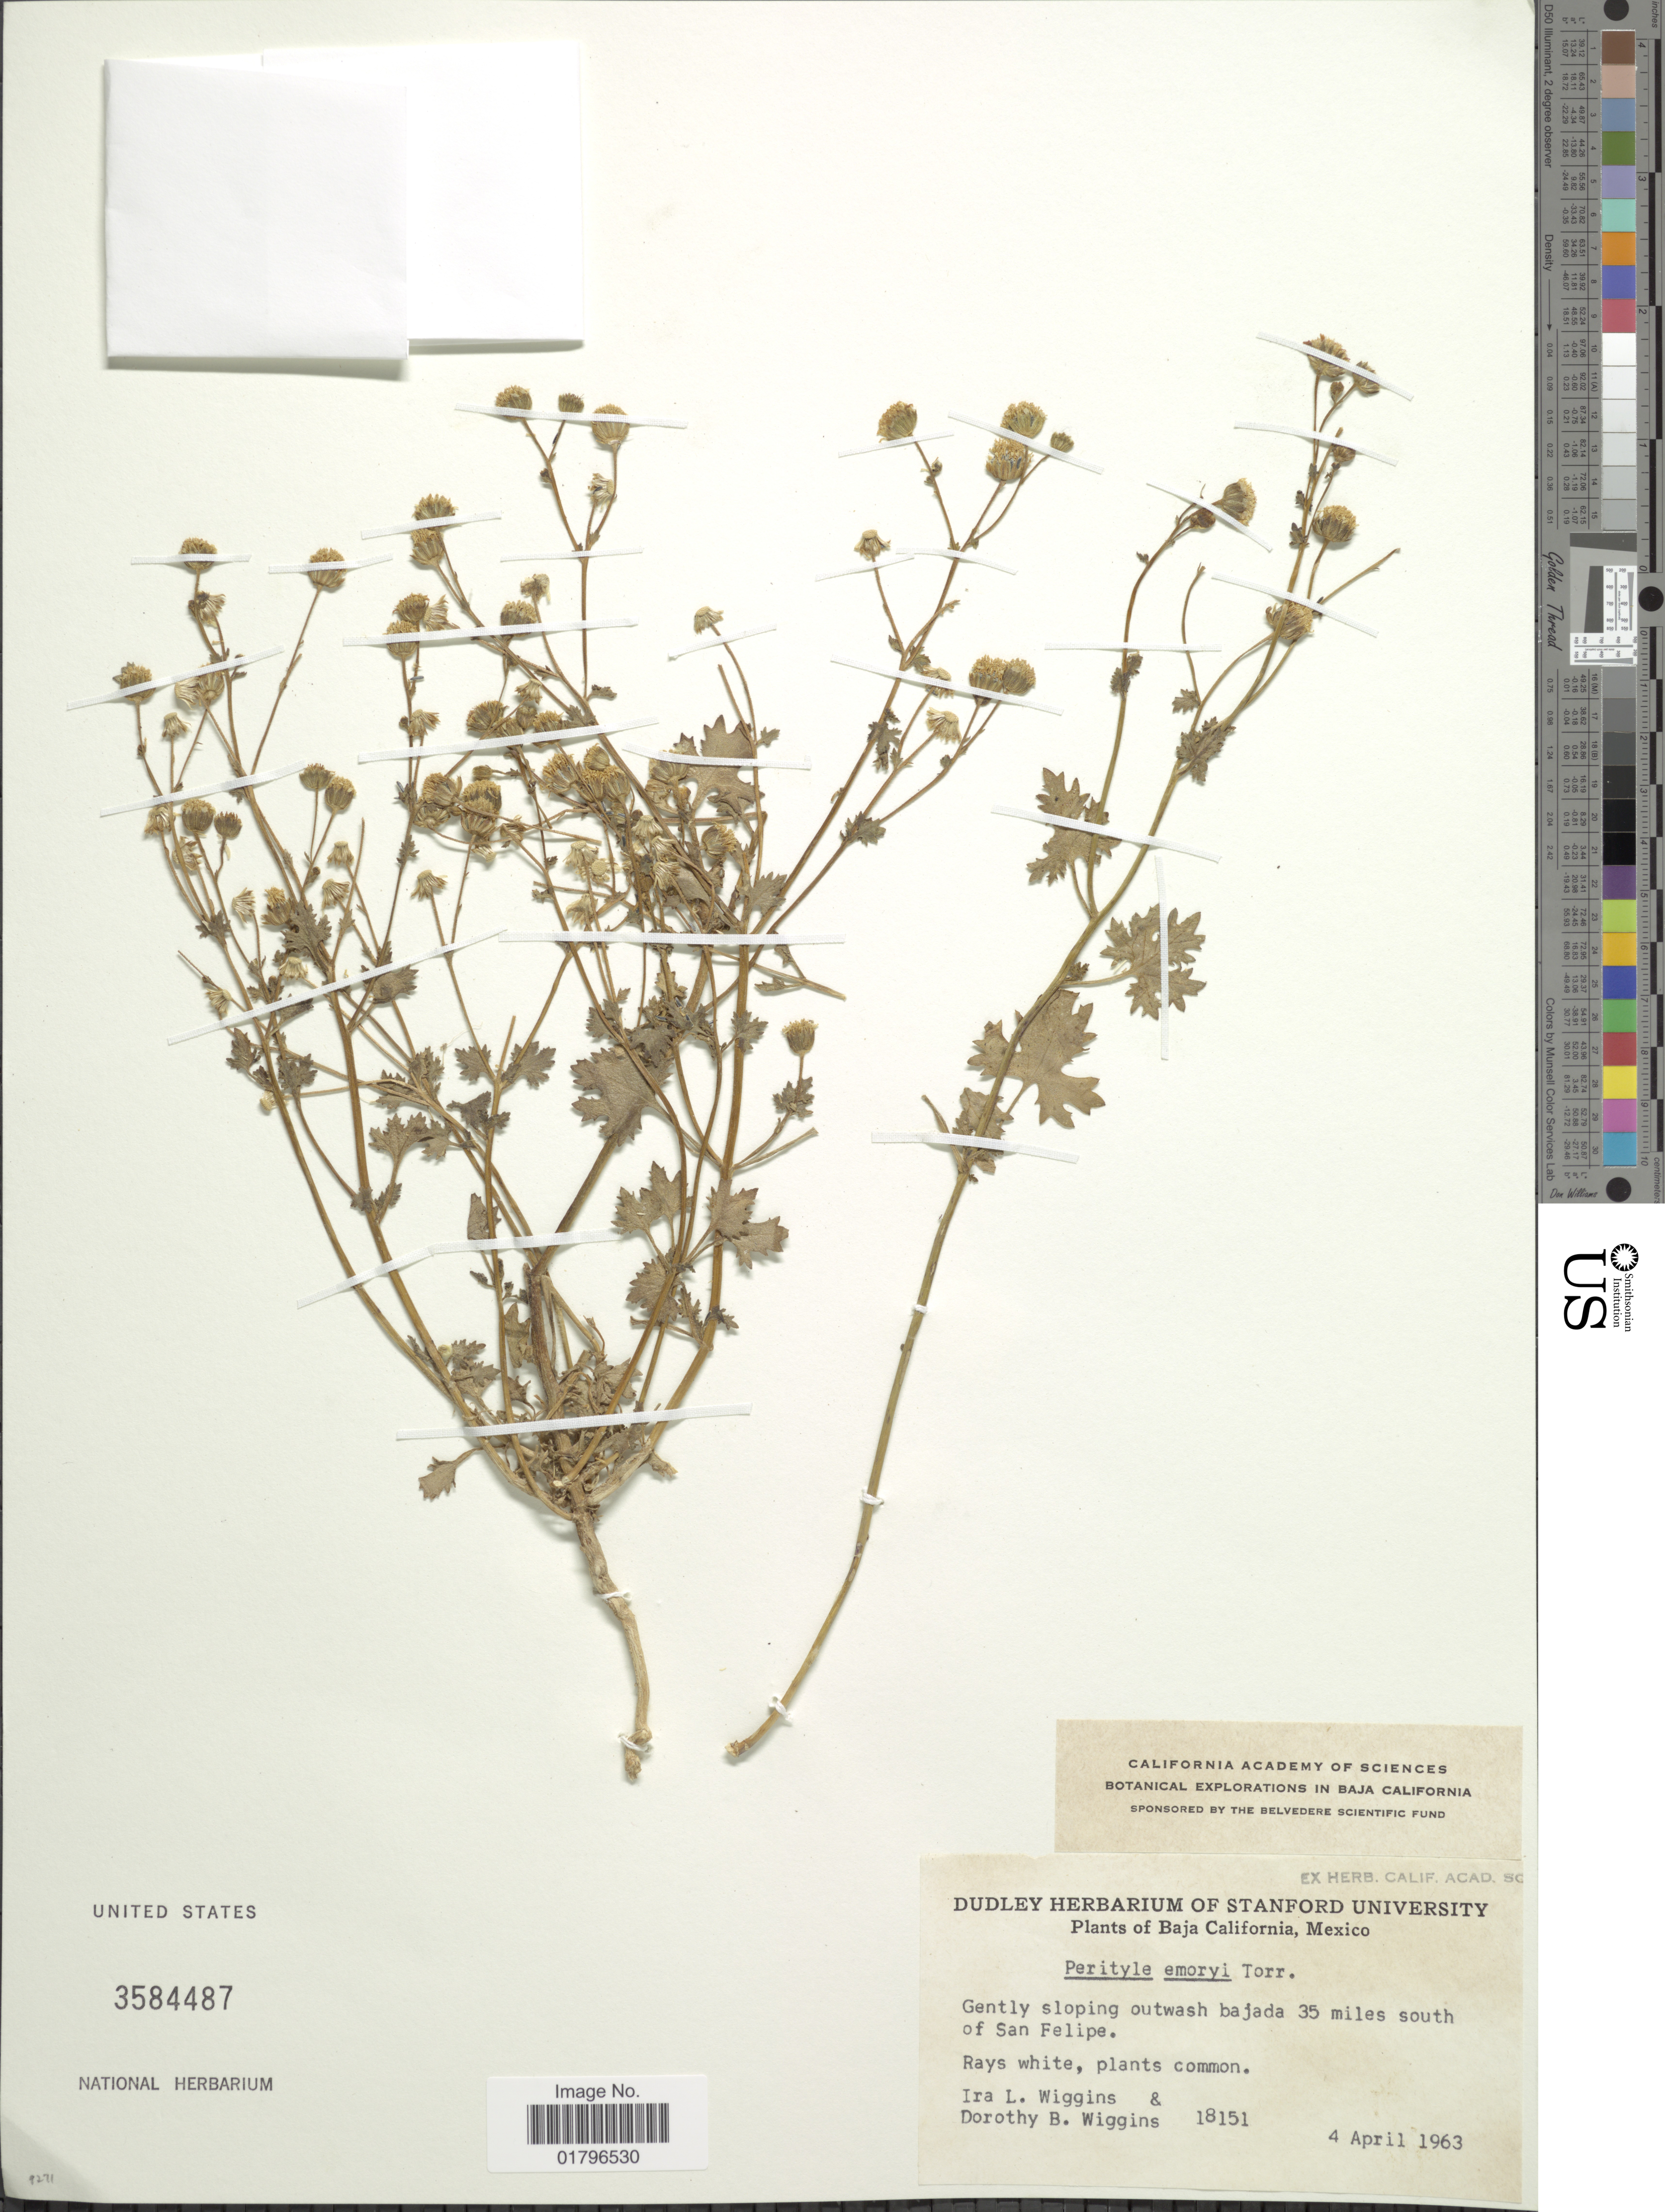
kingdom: Plantae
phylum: Tracheophyta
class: Magnoliopsida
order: Asterales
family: Asteraceae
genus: Perityle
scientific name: Perityle emoryi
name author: Torr.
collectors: I. L. Wiggins & D. B. Wiggins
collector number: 18151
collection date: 1963-04-04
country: Mexico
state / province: Baja California Sur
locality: Gently sloping outwash bajada 35 miles south of San Felipe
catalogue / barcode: US 3584487